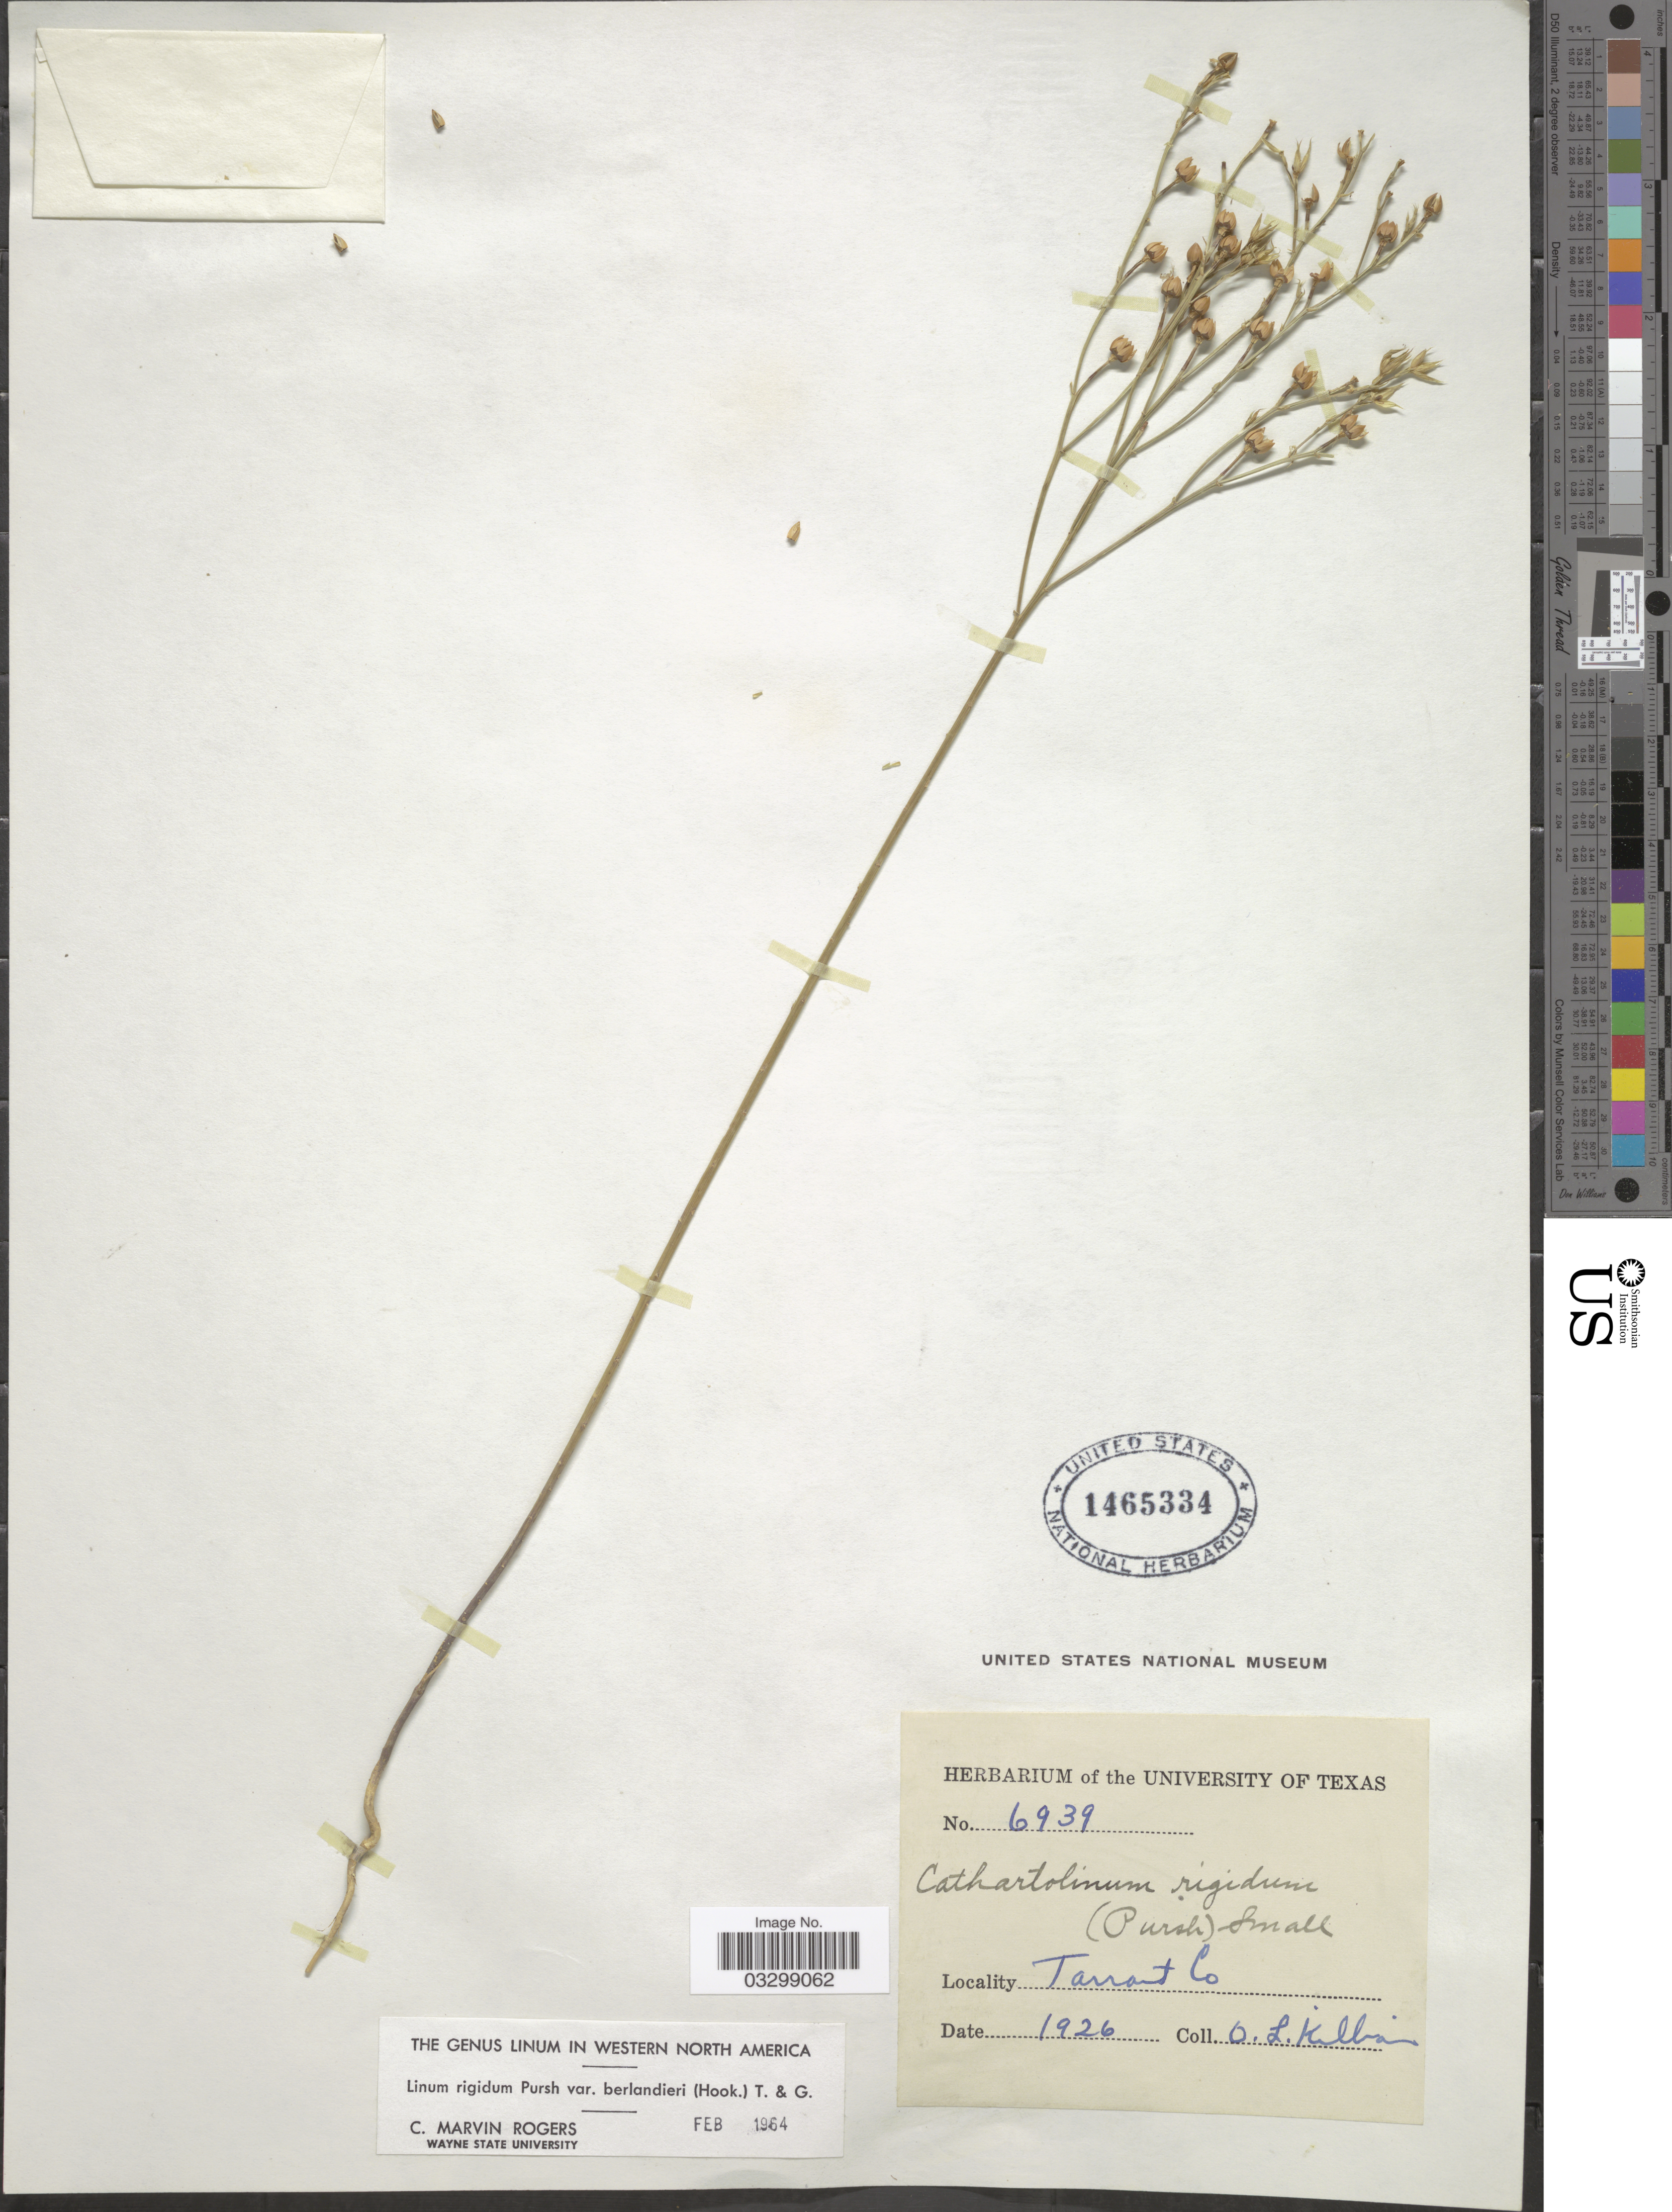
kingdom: Plantae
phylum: Tracheophyta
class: Magnoliopsida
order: Malpighiales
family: Linaceae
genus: Linum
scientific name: Linum rigidum var. berlandieri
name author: Pursh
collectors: O. Killian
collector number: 6939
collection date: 1926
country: United States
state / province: Texas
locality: Tarrant Co.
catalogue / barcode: US 1465334